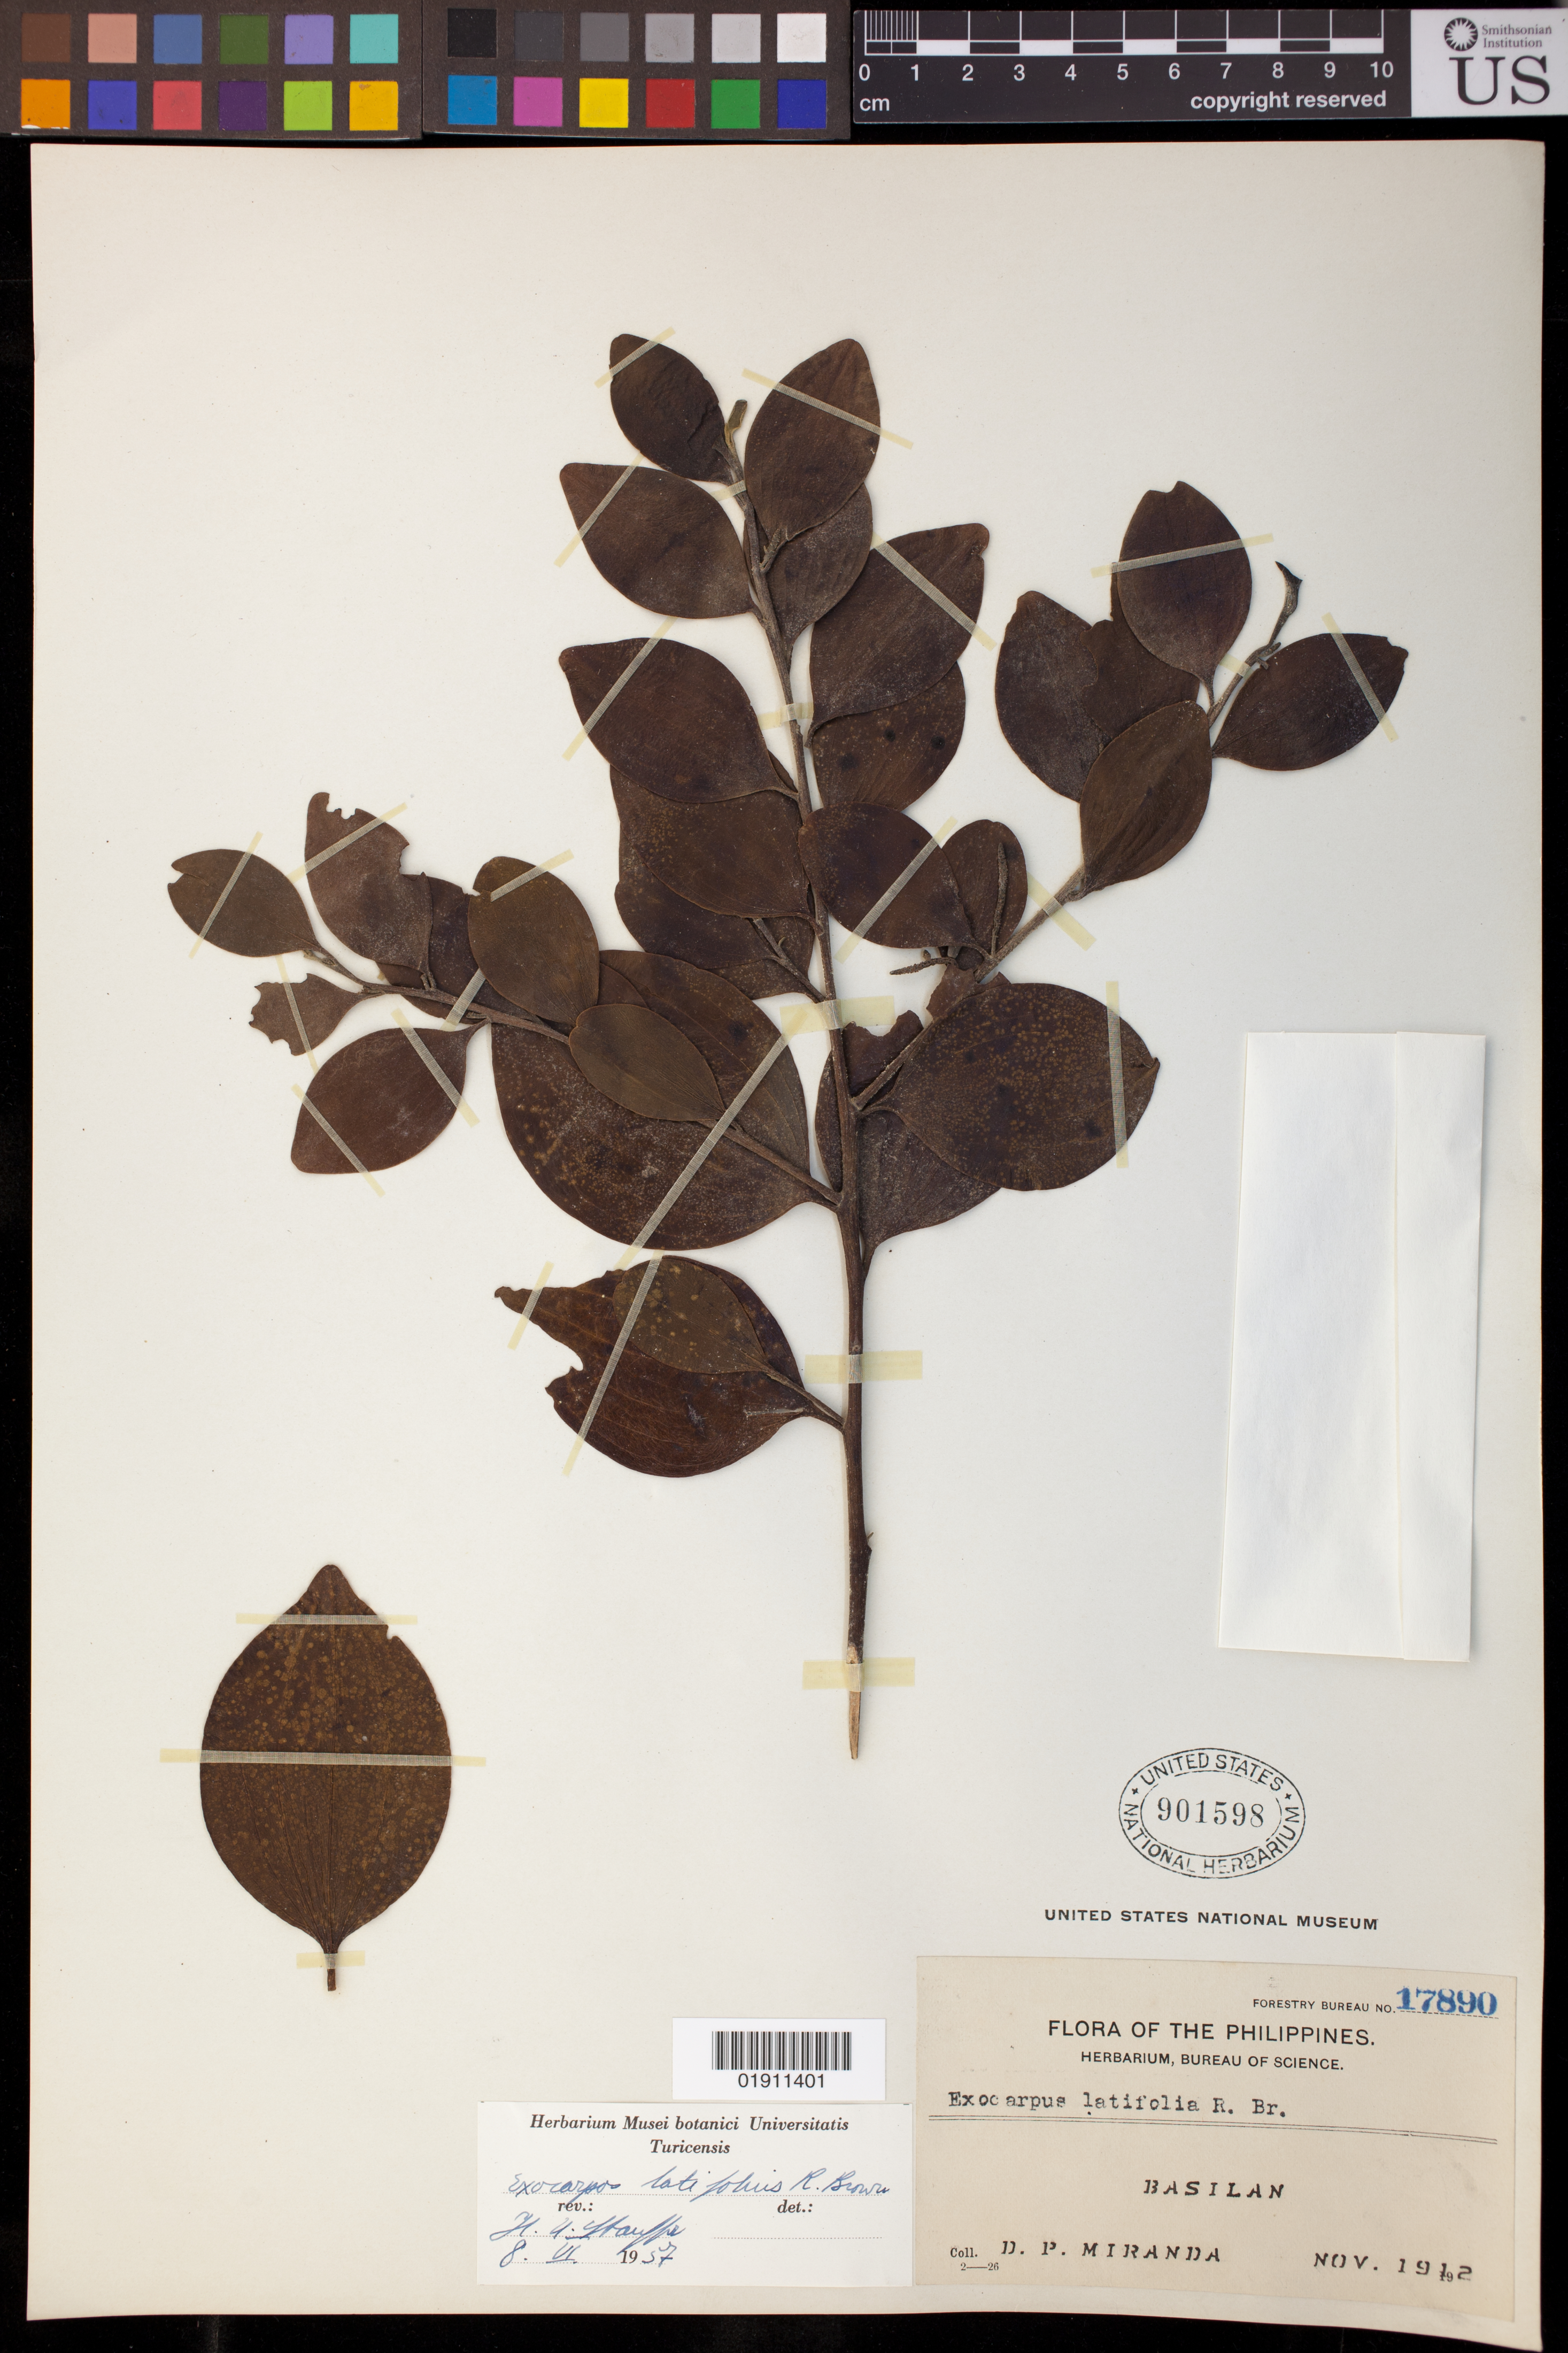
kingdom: Plantae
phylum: Tracheophyta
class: Magnoliopsida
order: Santalales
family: Santalaceae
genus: Exocarpos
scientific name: Exocarpos latifolius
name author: R. Br.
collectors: D. P. Miranda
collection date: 1912-11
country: Philippines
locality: Basilan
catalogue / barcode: US 901598